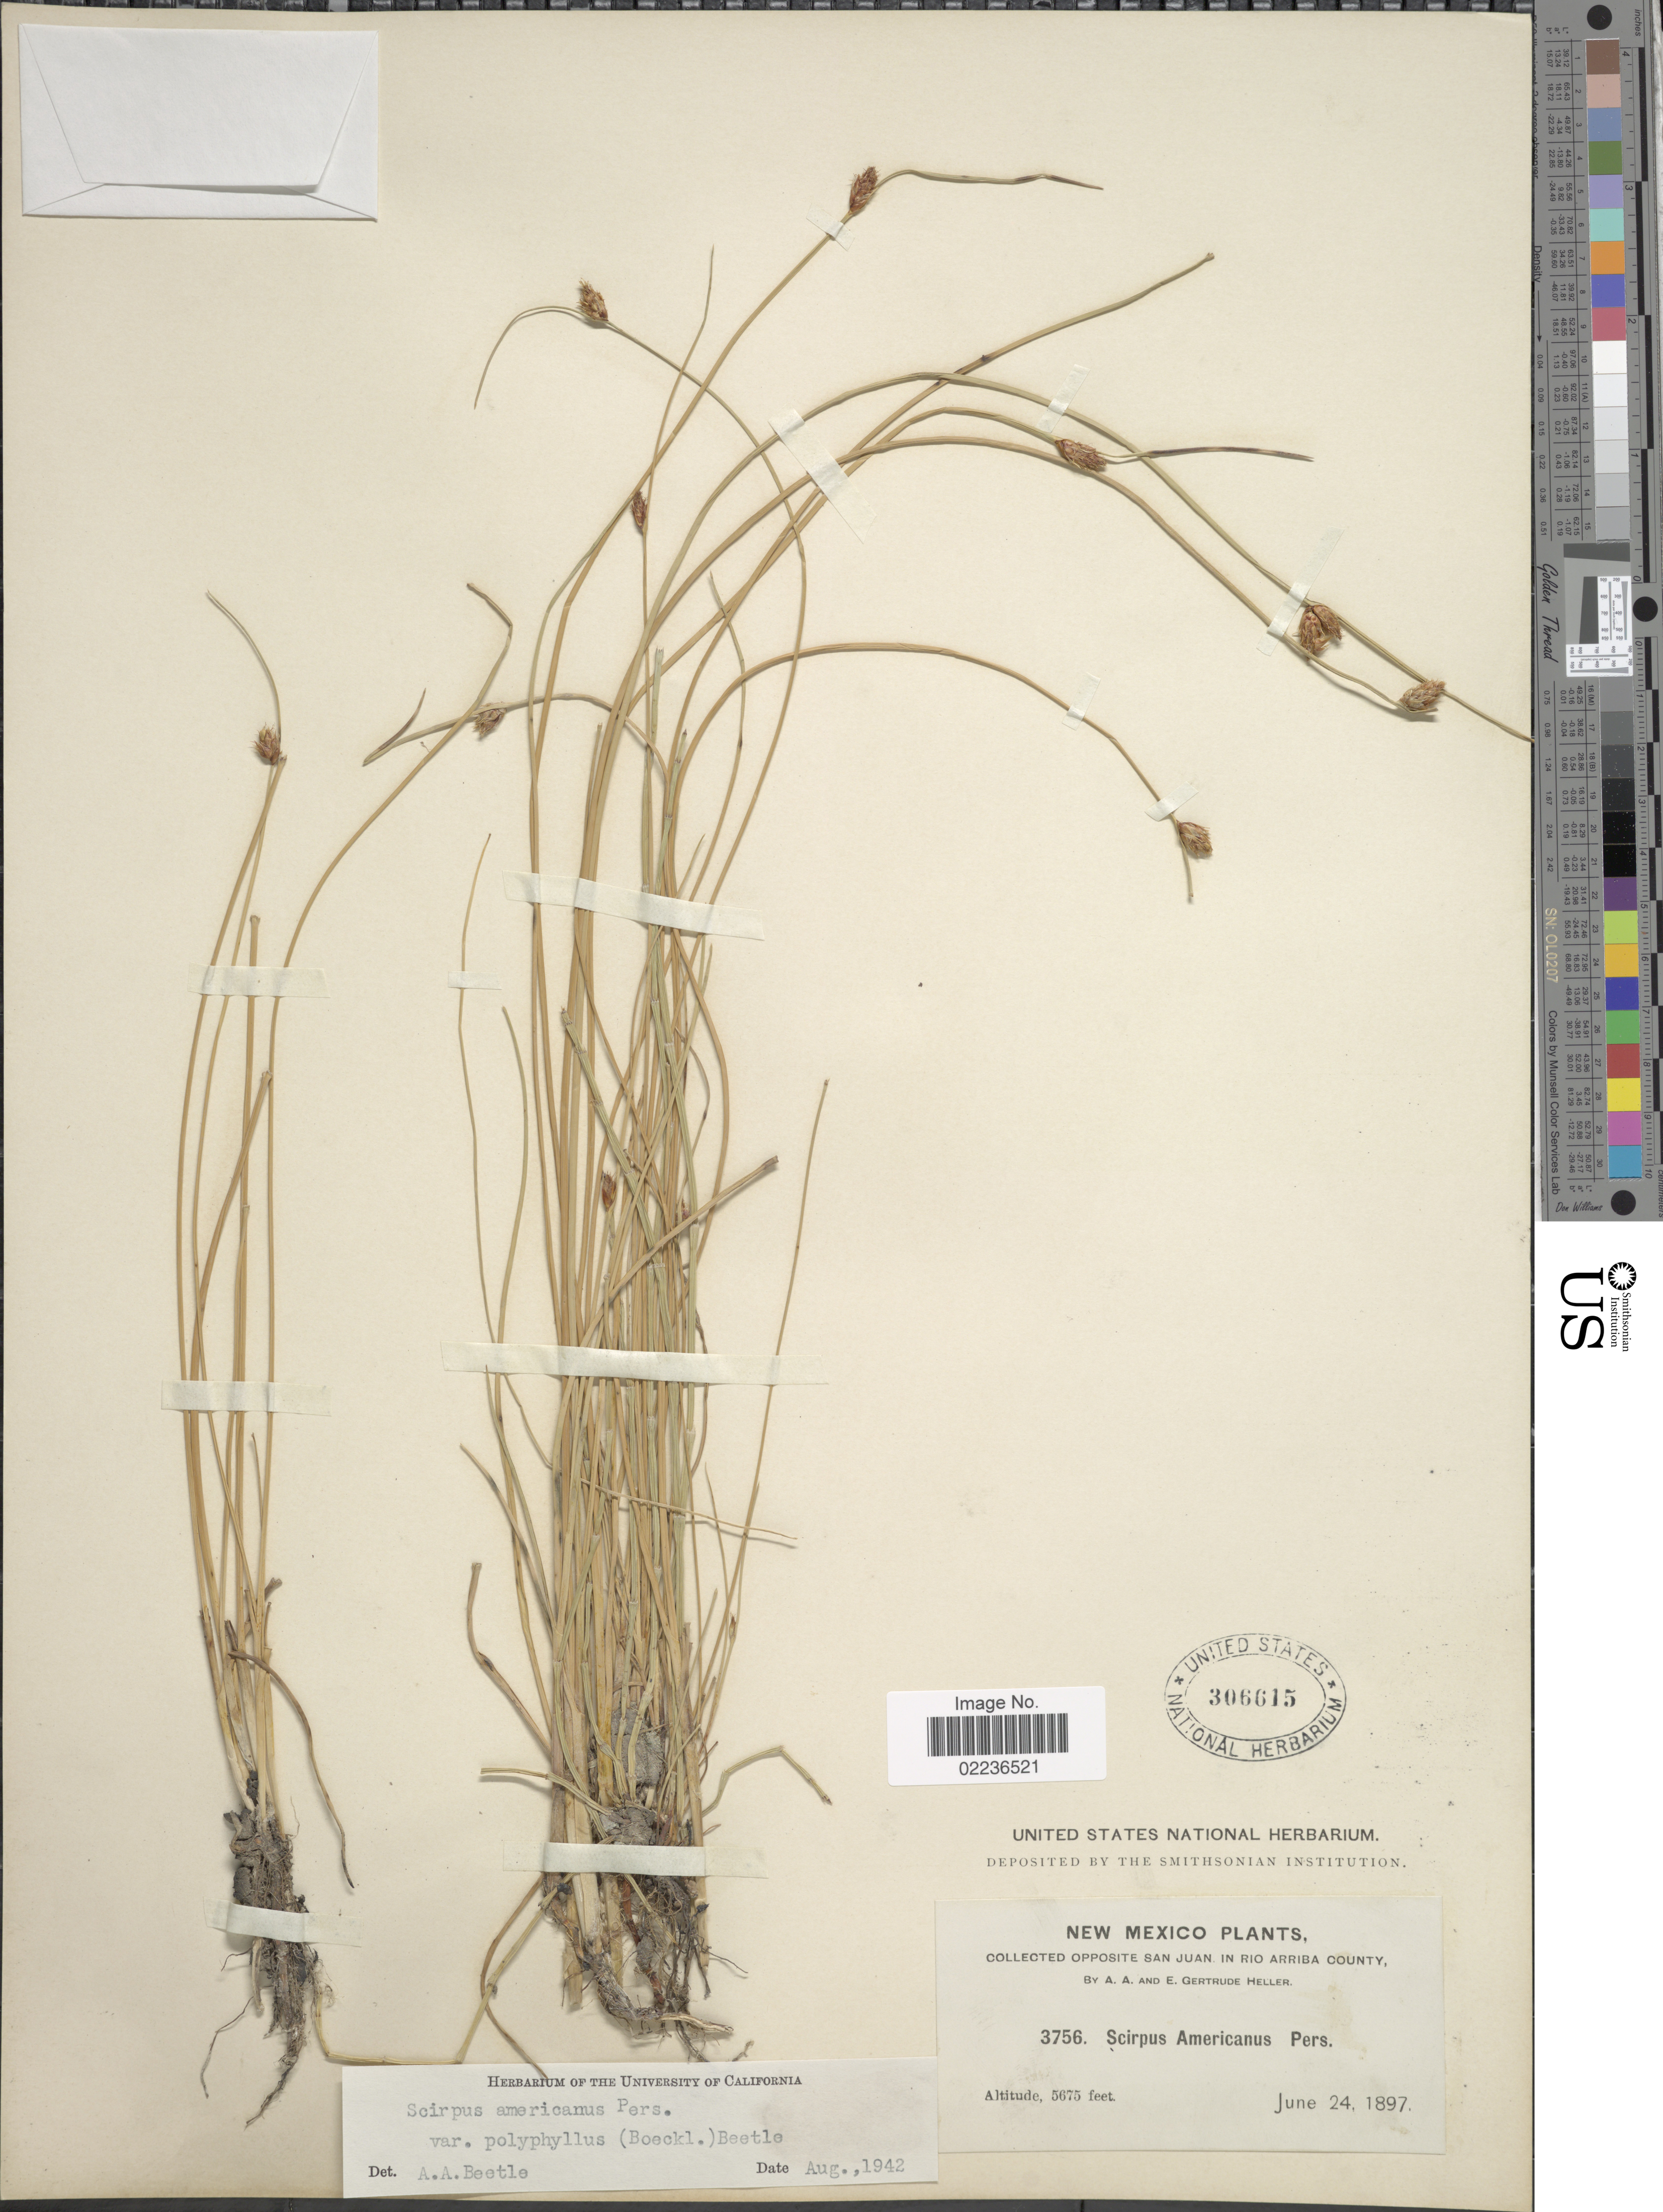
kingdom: Plantae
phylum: Tracheophyta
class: Liliopsida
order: Poales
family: Cyperaceae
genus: Schoenoplectus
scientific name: Schoenoplectus pungens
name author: (Vahl) Palla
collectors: A. A. Heller & E. G. Heller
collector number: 3756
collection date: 1897-06-24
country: United States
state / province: New Mexico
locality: Opposite San Juan in Rio Arriba County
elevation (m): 1730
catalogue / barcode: US 306615